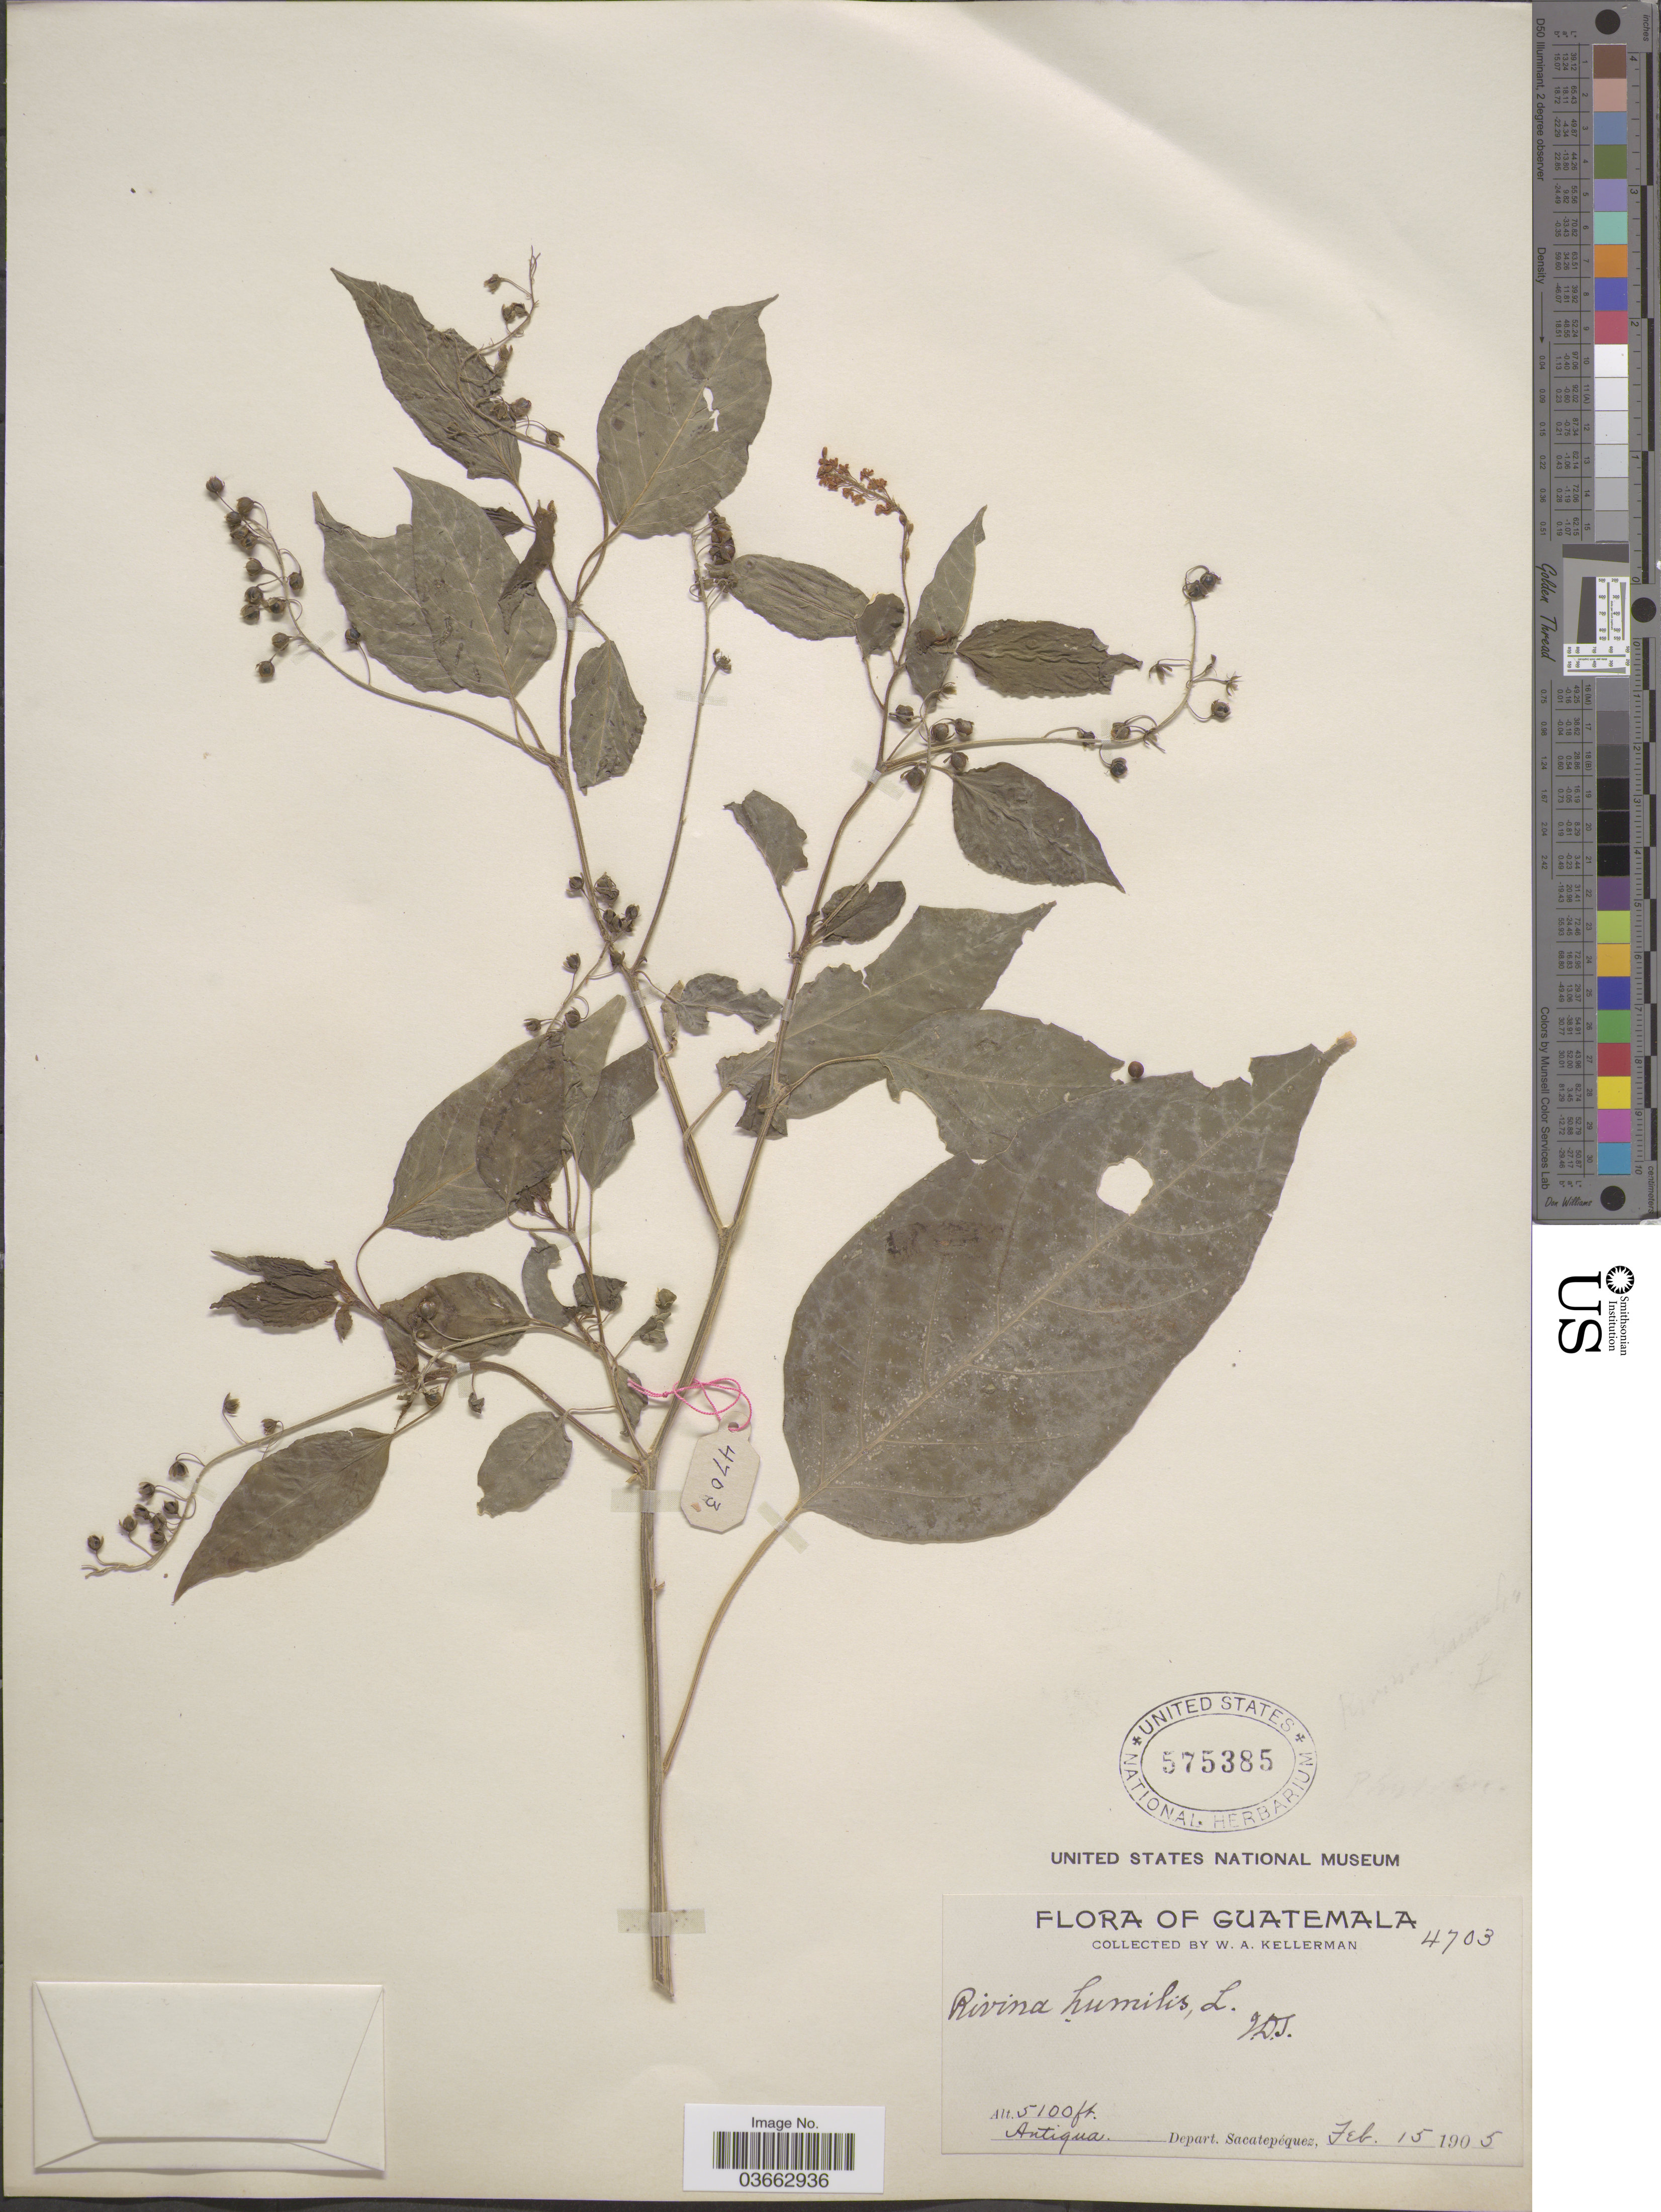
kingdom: Plantae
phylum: Tracheophyta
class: Magnoliopsida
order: Caryophyllales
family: Phytolaccaceae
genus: Rivina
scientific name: Rivina humilis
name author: L.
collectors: W. Kellerman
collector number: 4703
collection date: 1905-02-15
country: Guatemala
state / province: Sacatepéquez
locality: Antigua Depart. Sacatepéquez.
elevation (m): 1554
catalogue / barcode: US 575385